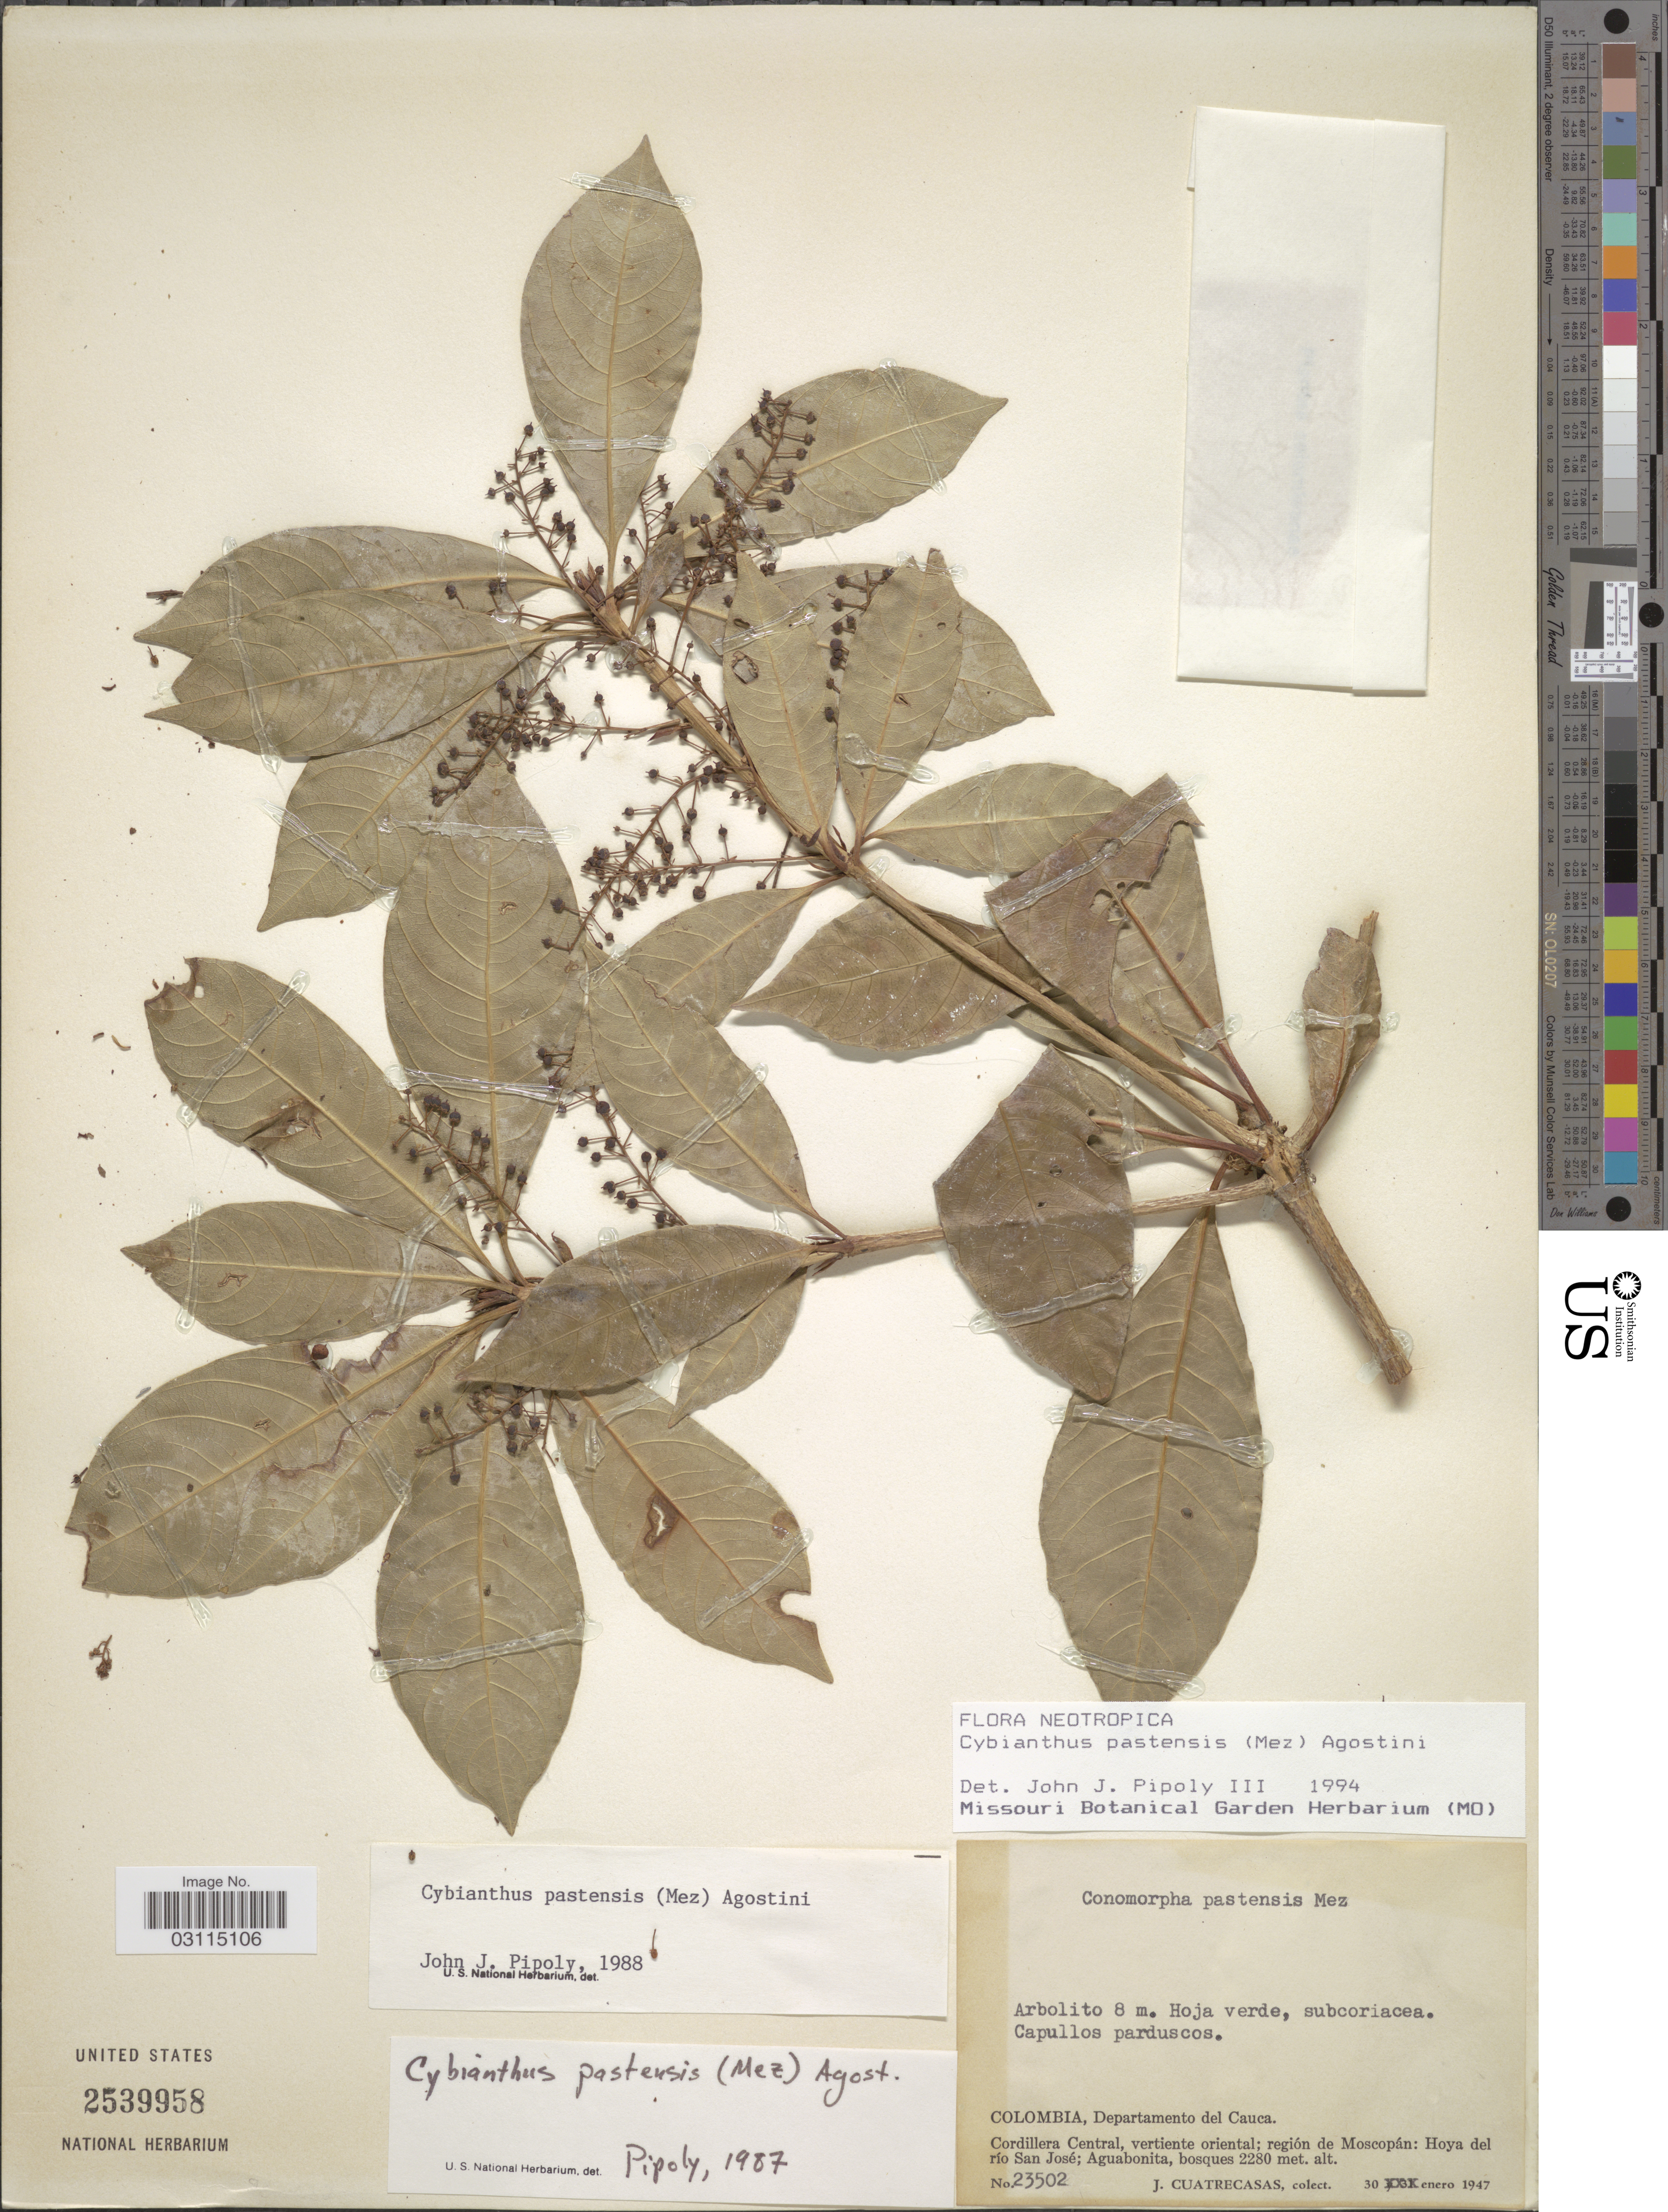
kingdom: Plantae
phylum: Tracheophyta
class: Magnoliopsida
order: Ericales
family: Primulaceae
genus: Cybianthus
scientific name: Cybianthus pastensis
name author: (Mez) G. Agostini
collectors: J. Cuatrecasas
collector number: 23502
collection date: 1947-01-30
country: Colombia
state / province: Cauca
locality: Departamento del Cauca, Cordillera Central, vertiente oriental: región de Moscopán: Hoya del río San José; Aguabonita.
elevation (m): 2280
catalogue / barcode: US 2539958